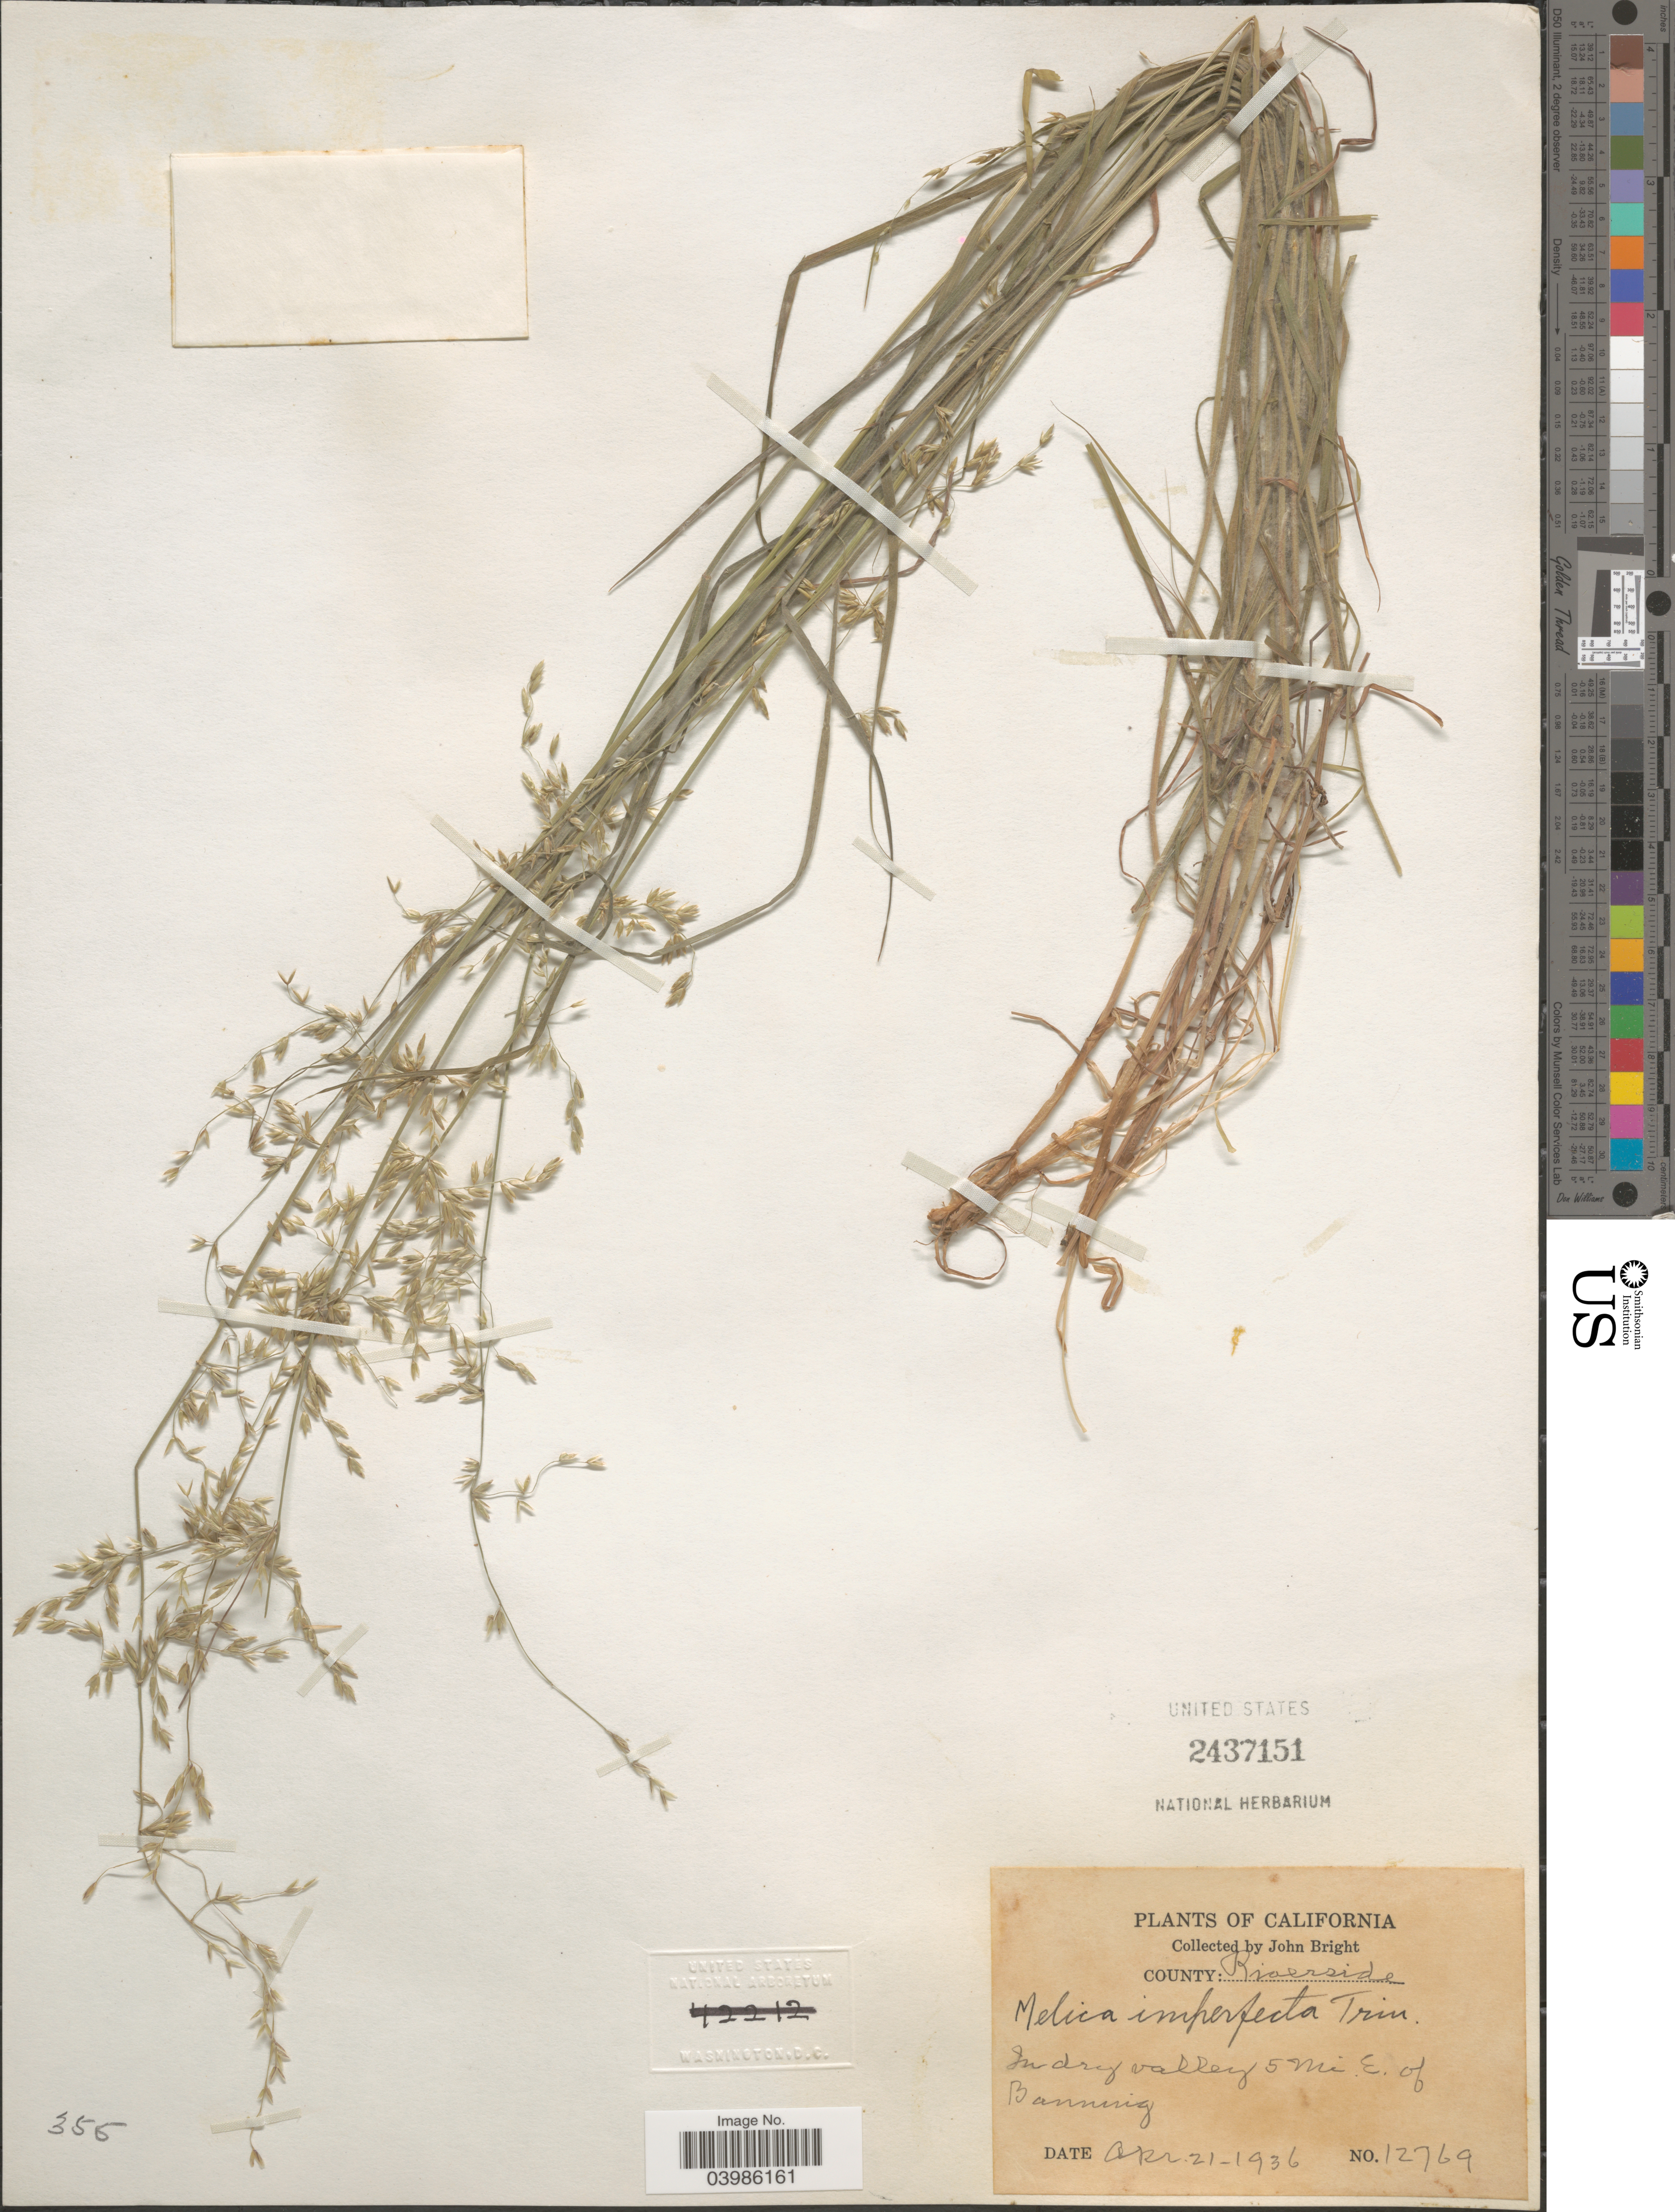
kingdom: Plantae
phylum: Tracheophyta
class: Liliopsida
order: Poales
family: Poaceae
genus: Melica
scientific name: Melica imperfecta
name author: Trin.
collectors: J. Bright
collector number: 12769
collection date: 1936-04-21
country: United States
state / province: California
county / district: Riverside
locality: County: Riverside. In dry valley 5 mi. E. of Banning.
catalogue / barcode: US 2437151